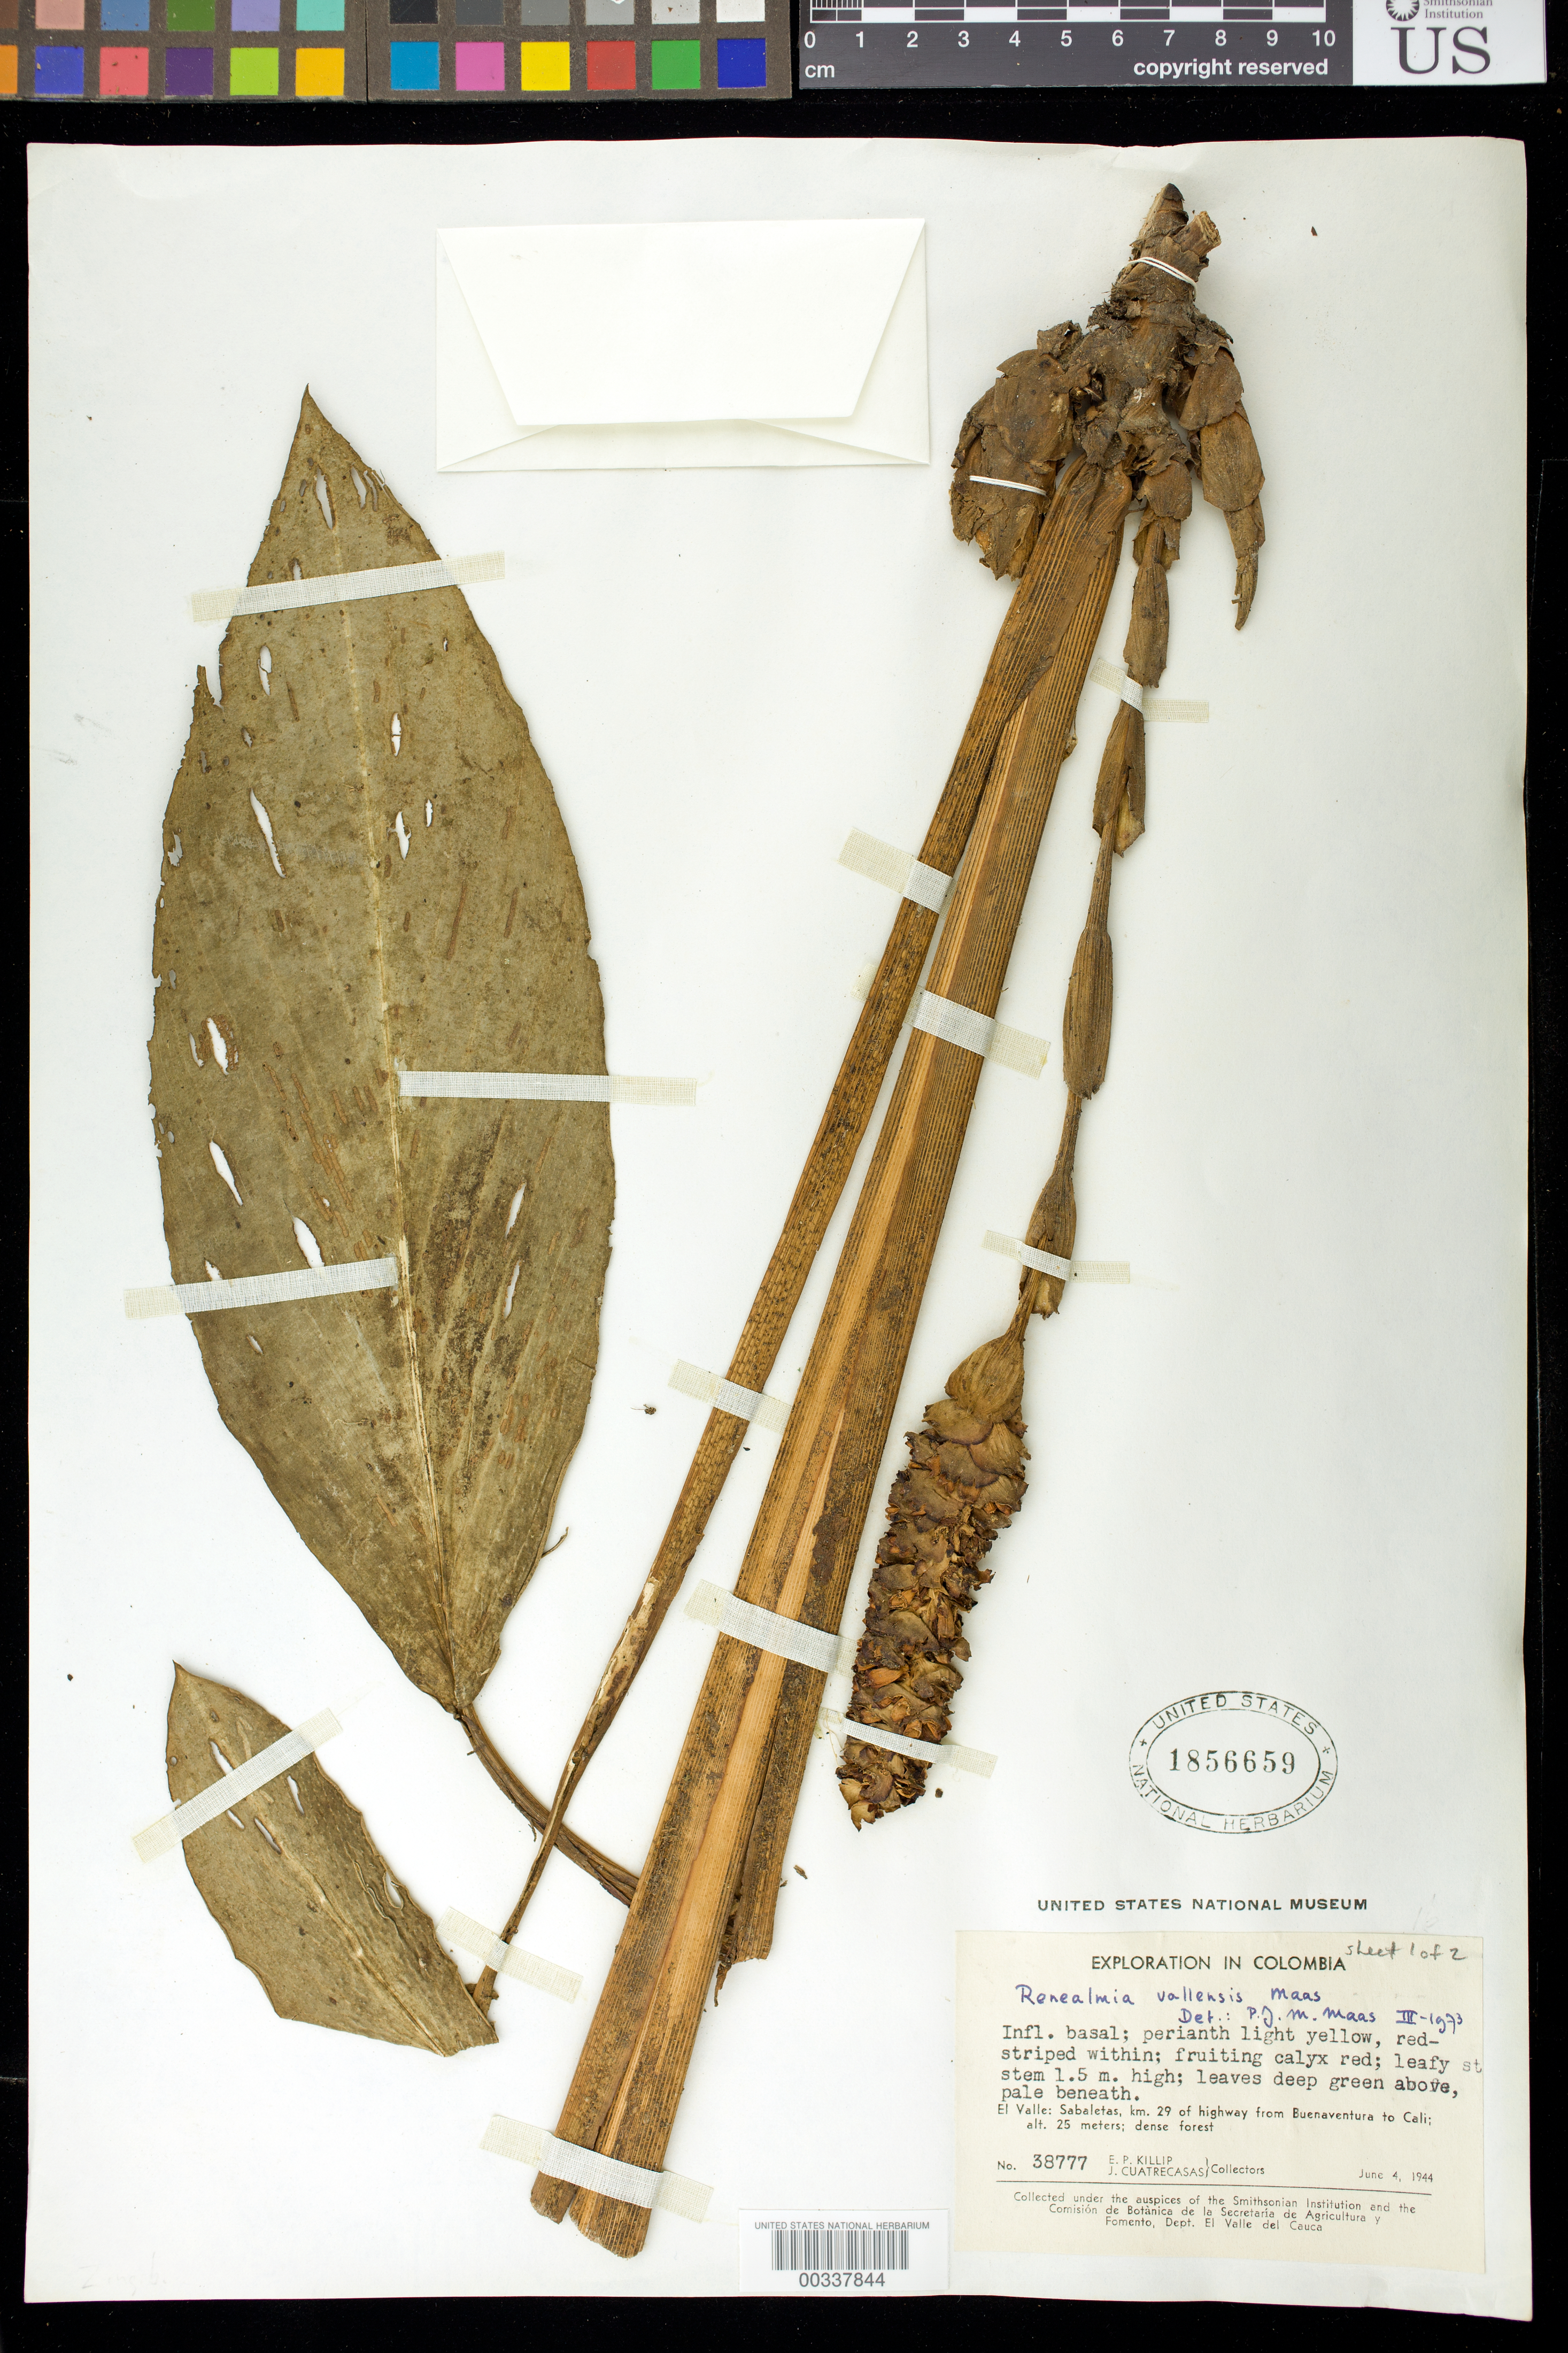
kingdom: Plantae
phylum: Tracheophyta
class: Liliopsida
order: Zingiberales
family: Zingiberaceae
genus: Renealmia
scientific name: Renealmia vallensis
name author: Maas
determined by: Maas, Paul J. M.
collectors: E. P. Killip & J. Cuatrecasas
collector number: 38777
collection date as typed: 04 Jun 1944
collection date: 1944-06-04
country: Colombia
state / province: Valle del Cauca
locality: Sabaletas, km 29 of highway from Buena Ventura to Cali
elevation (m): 25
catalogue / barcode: US 1856659